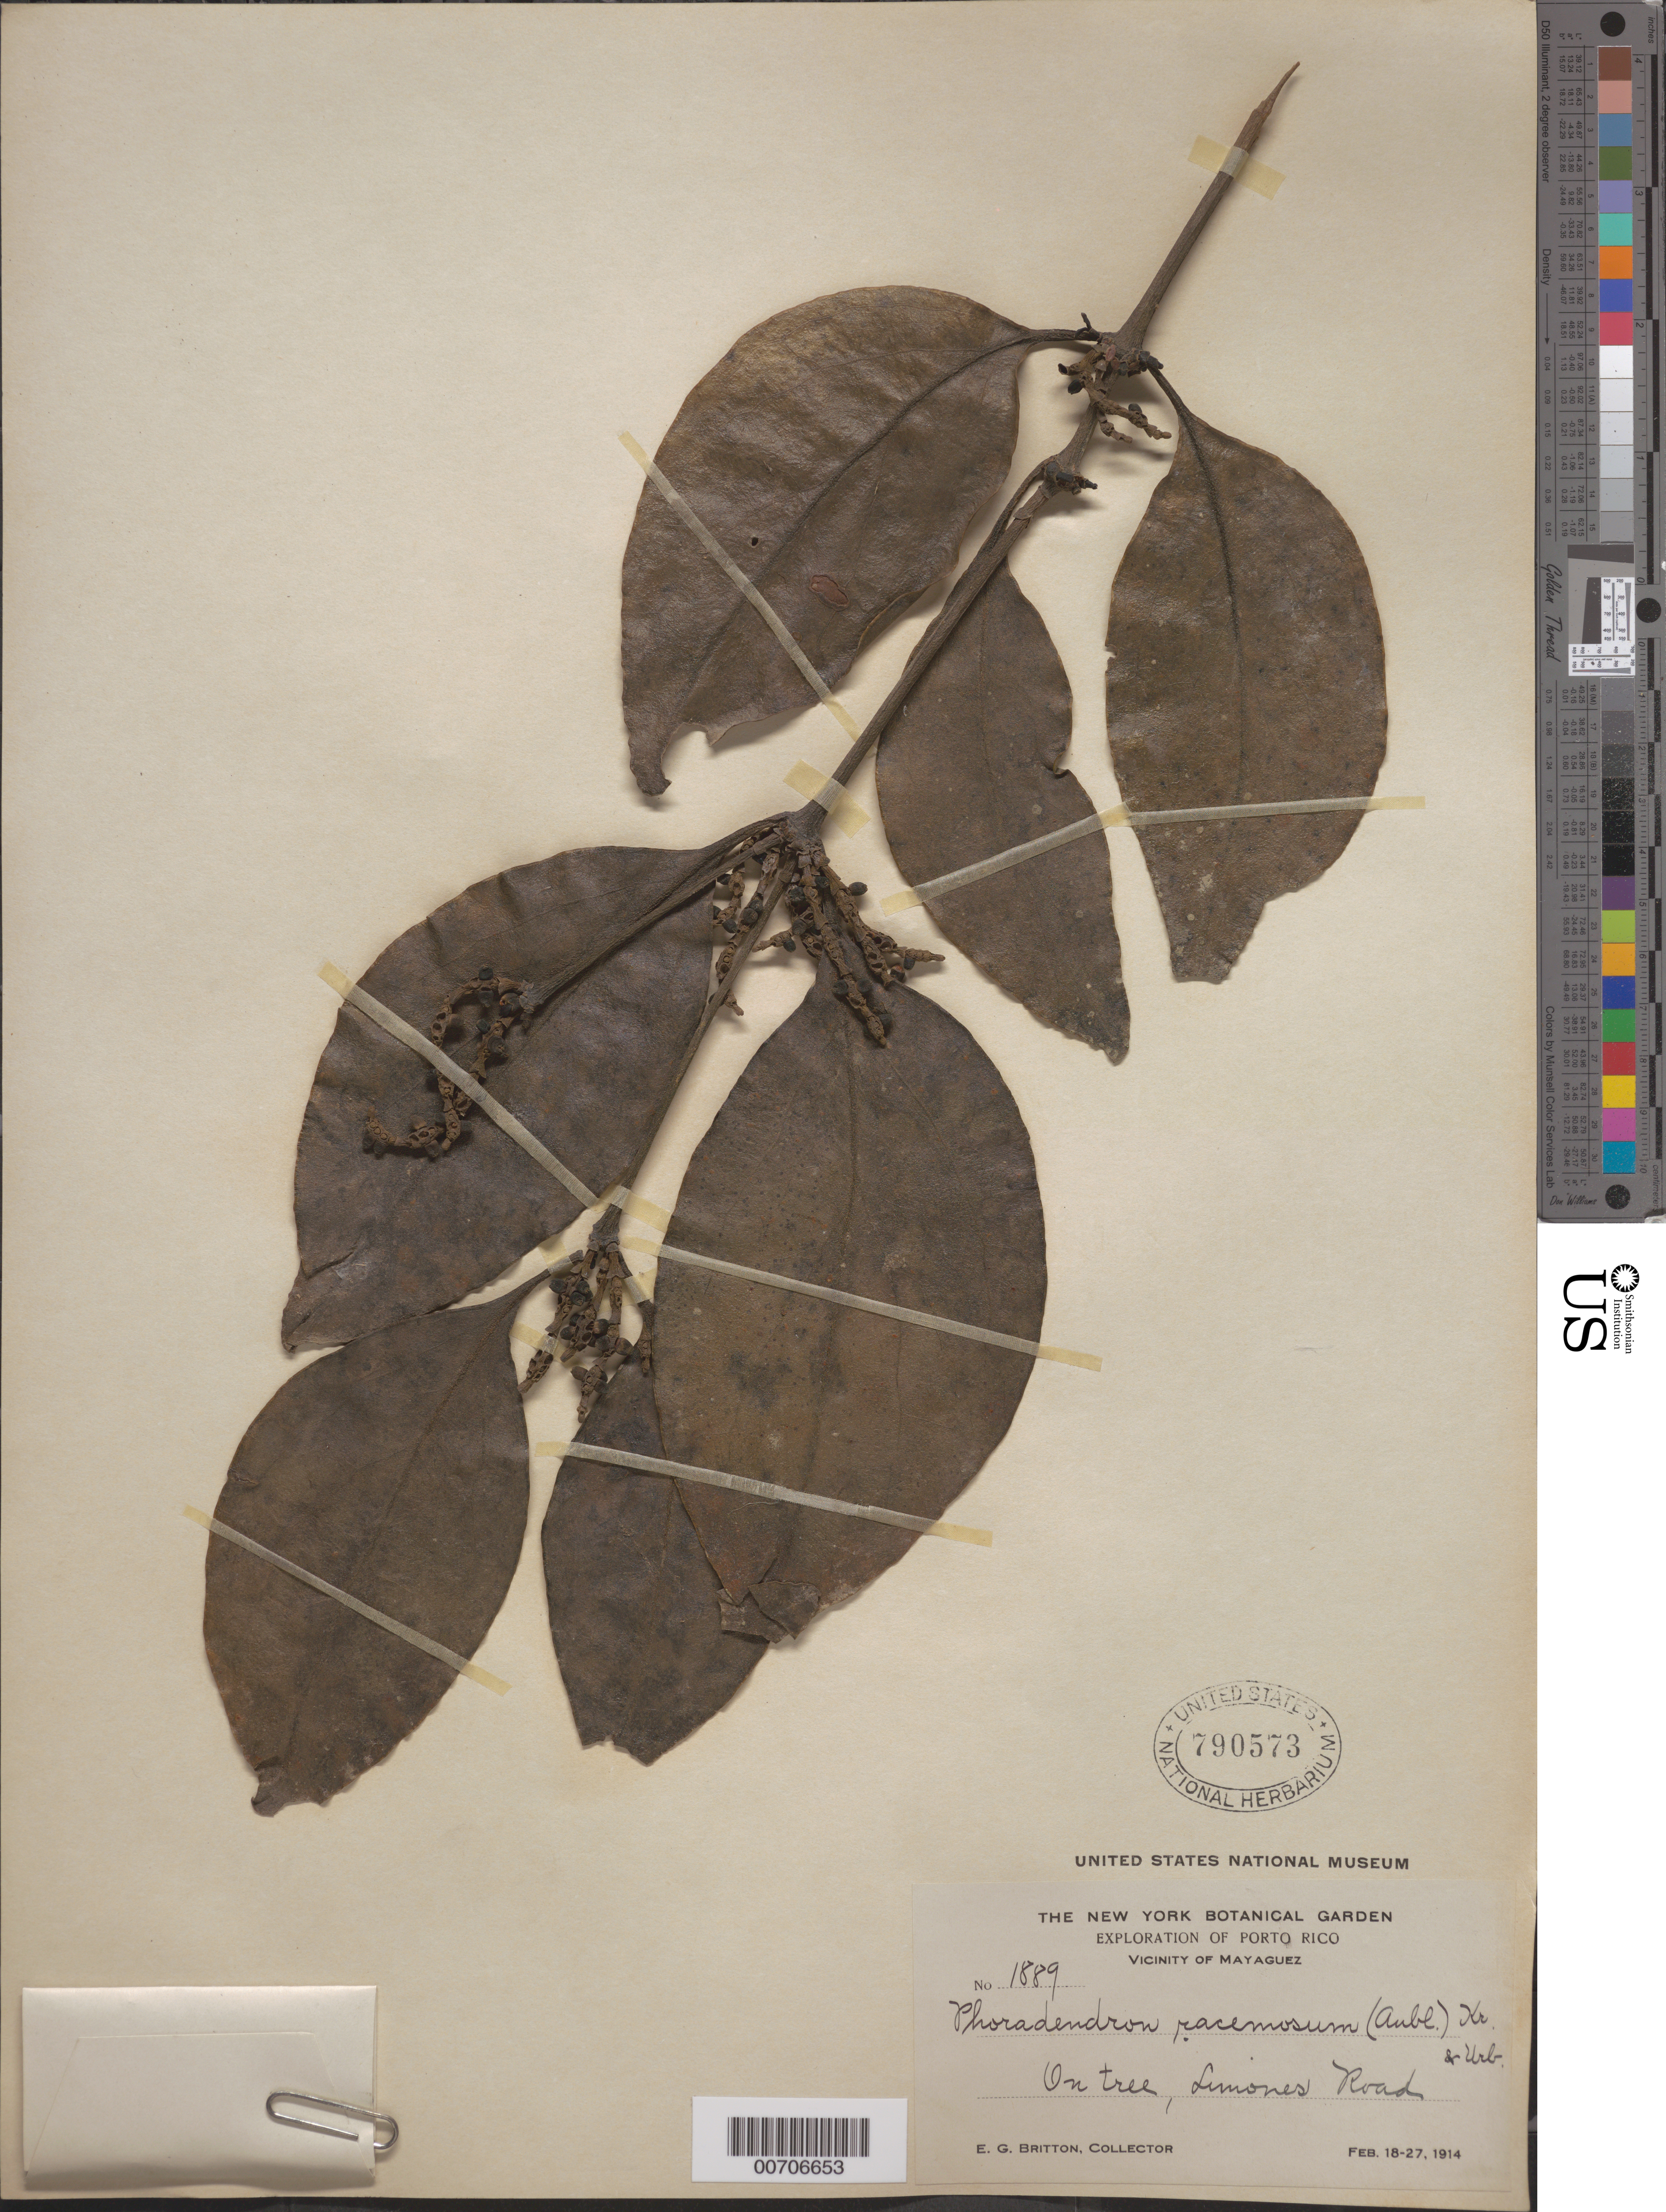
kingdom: Plantae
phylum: Tracheophyta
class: Magnoliopsida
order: Santalales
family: Viscaceae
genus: Phoradendron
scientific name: Phoradendron racemosum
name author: (Aubl.) Krug & Urb.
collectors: E. G. Britton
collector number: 1889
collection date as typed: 18 Feb 1914 to 27 Feb 1914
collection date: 1914-02-18/1914-02-27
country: Puerto Rico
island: Greater Antilles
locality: Mayaguez, vic of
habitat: On tree, Limones Road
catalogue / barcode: US 790573